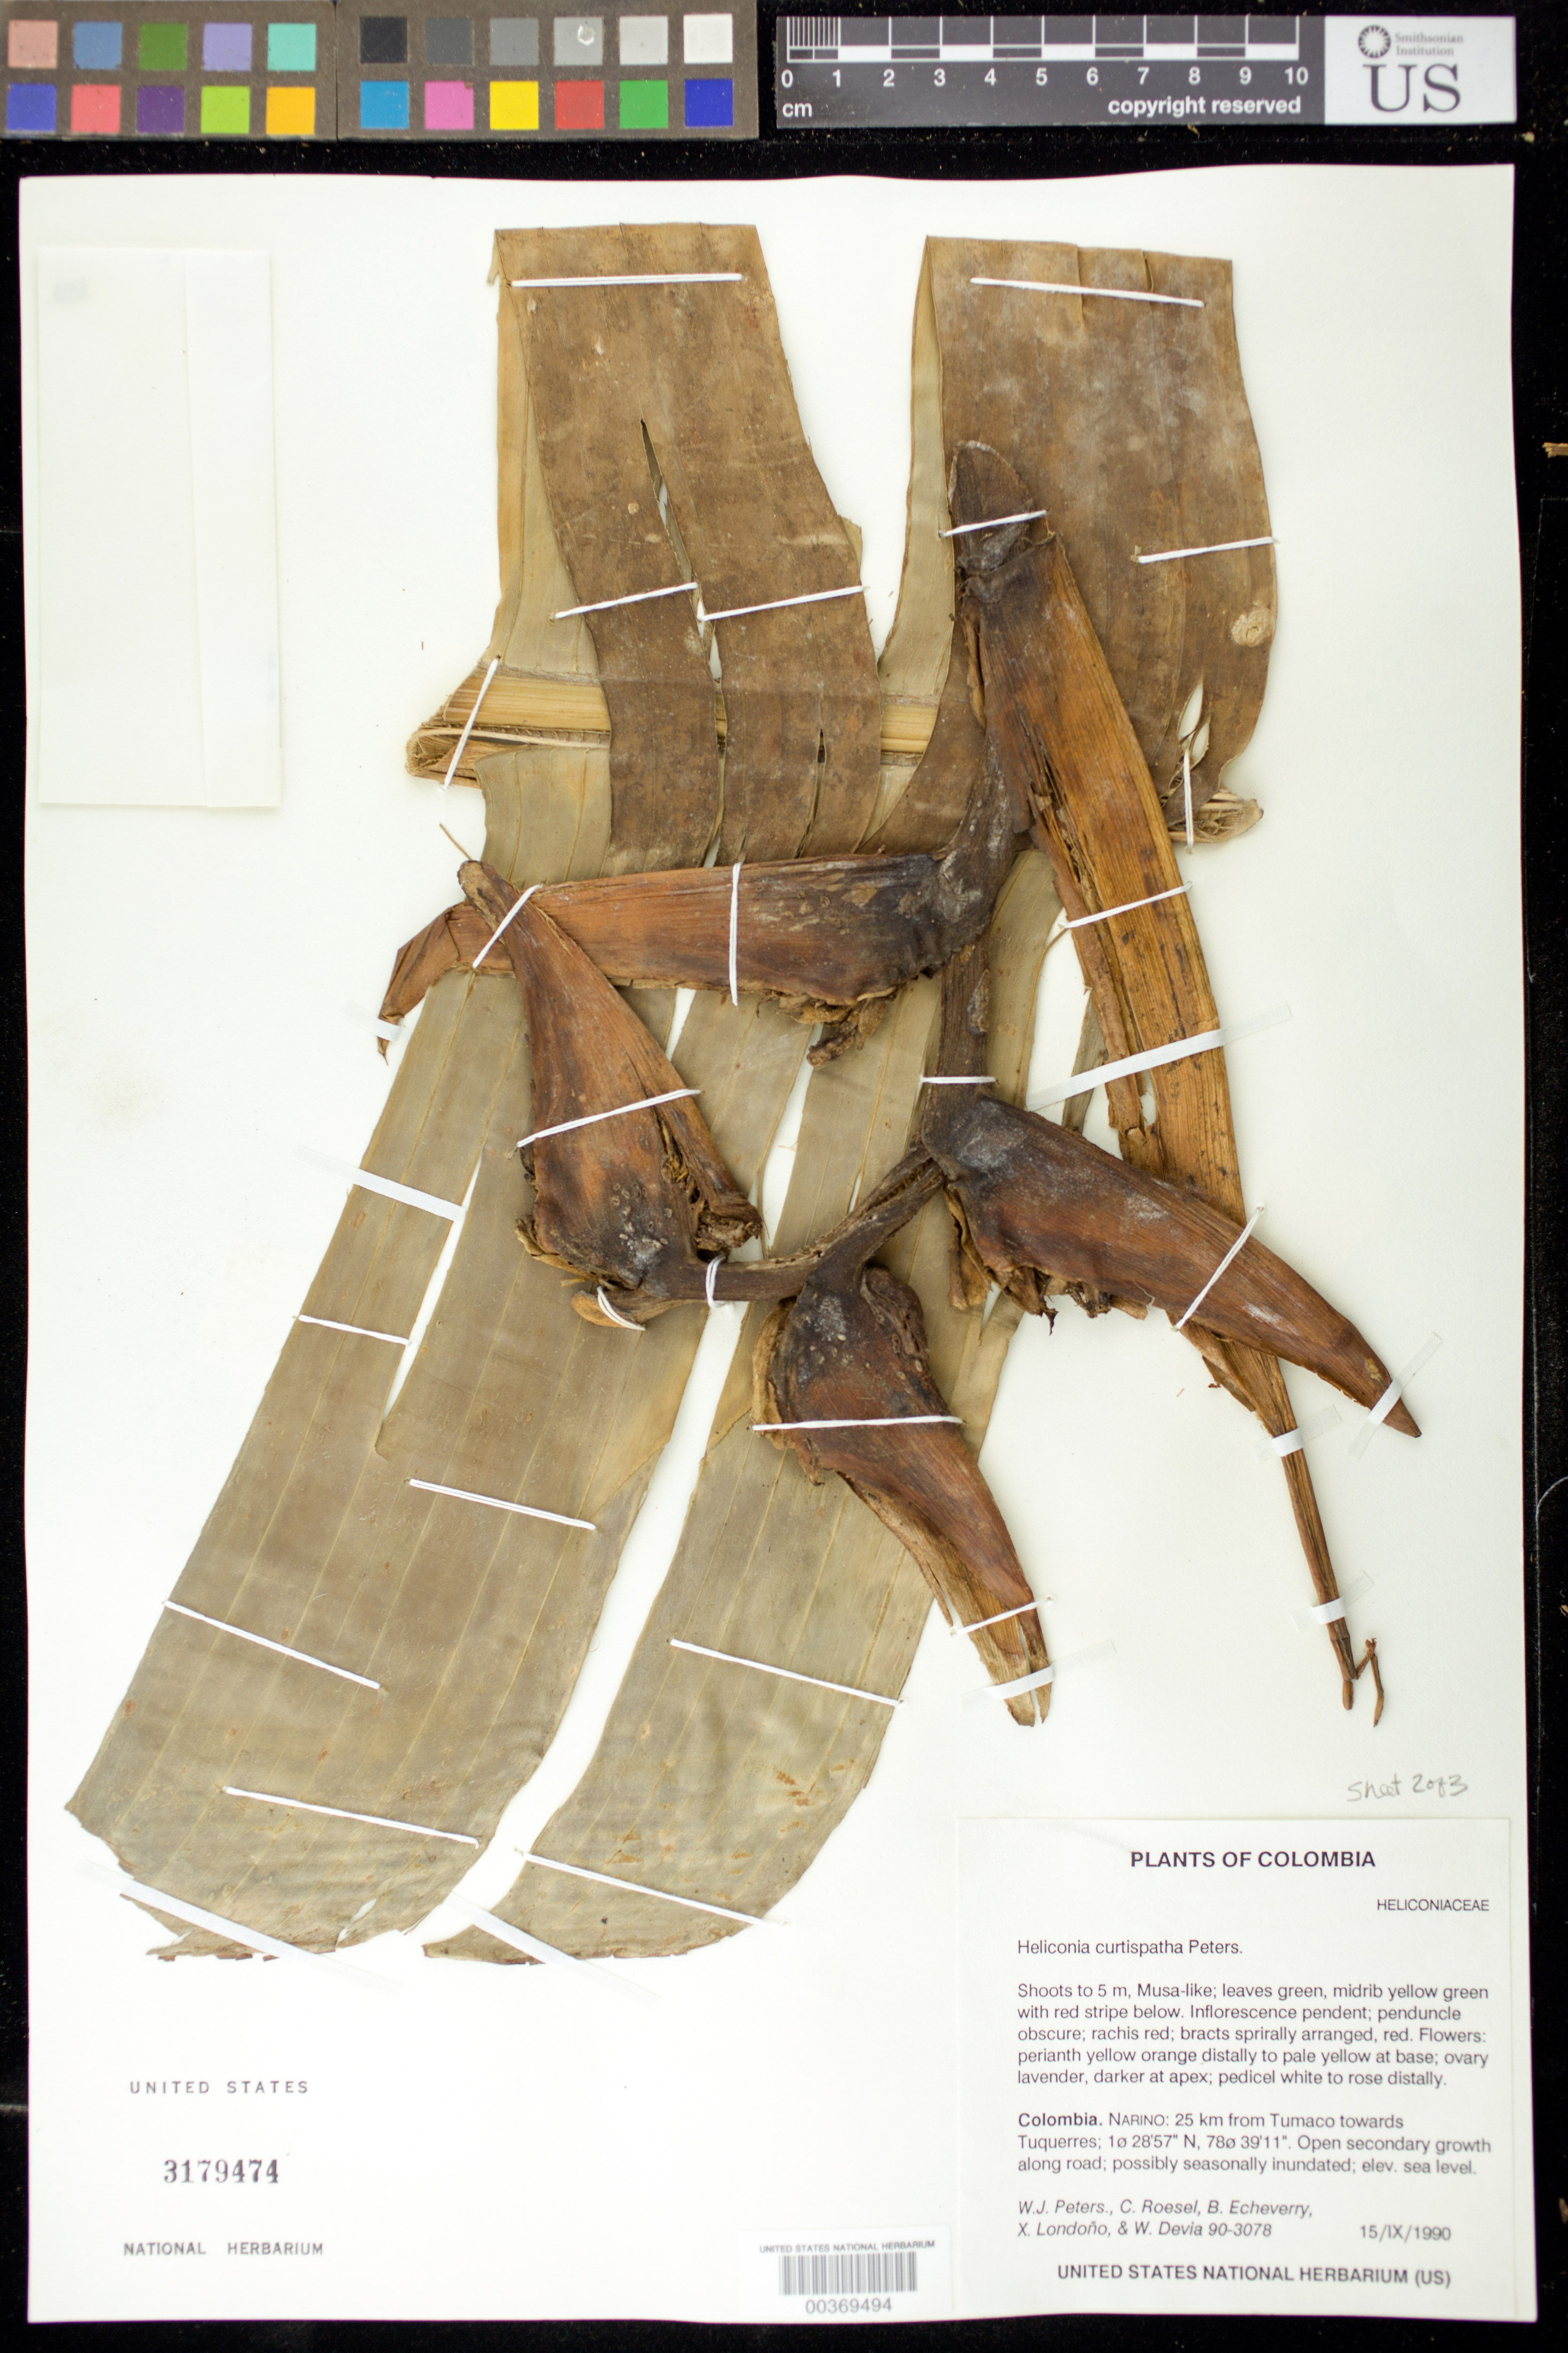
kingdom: Plantae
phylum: Tracheophyta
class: Liliopsida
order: Zingiberales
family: Heliconiaceae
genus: Heliconia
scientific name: Heliconia curtispatha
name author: Petersen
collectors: W. J. Kress, C. S. Roesel, B. Echeverry, X. Londoño & W. Devia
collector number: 90-3078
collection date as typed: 15 Sep 1990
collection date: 1990-09-15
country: Colombia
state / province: Nariño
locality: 25 km from Tumaco towards Tuquerres, sea level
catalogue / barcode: US 3179474